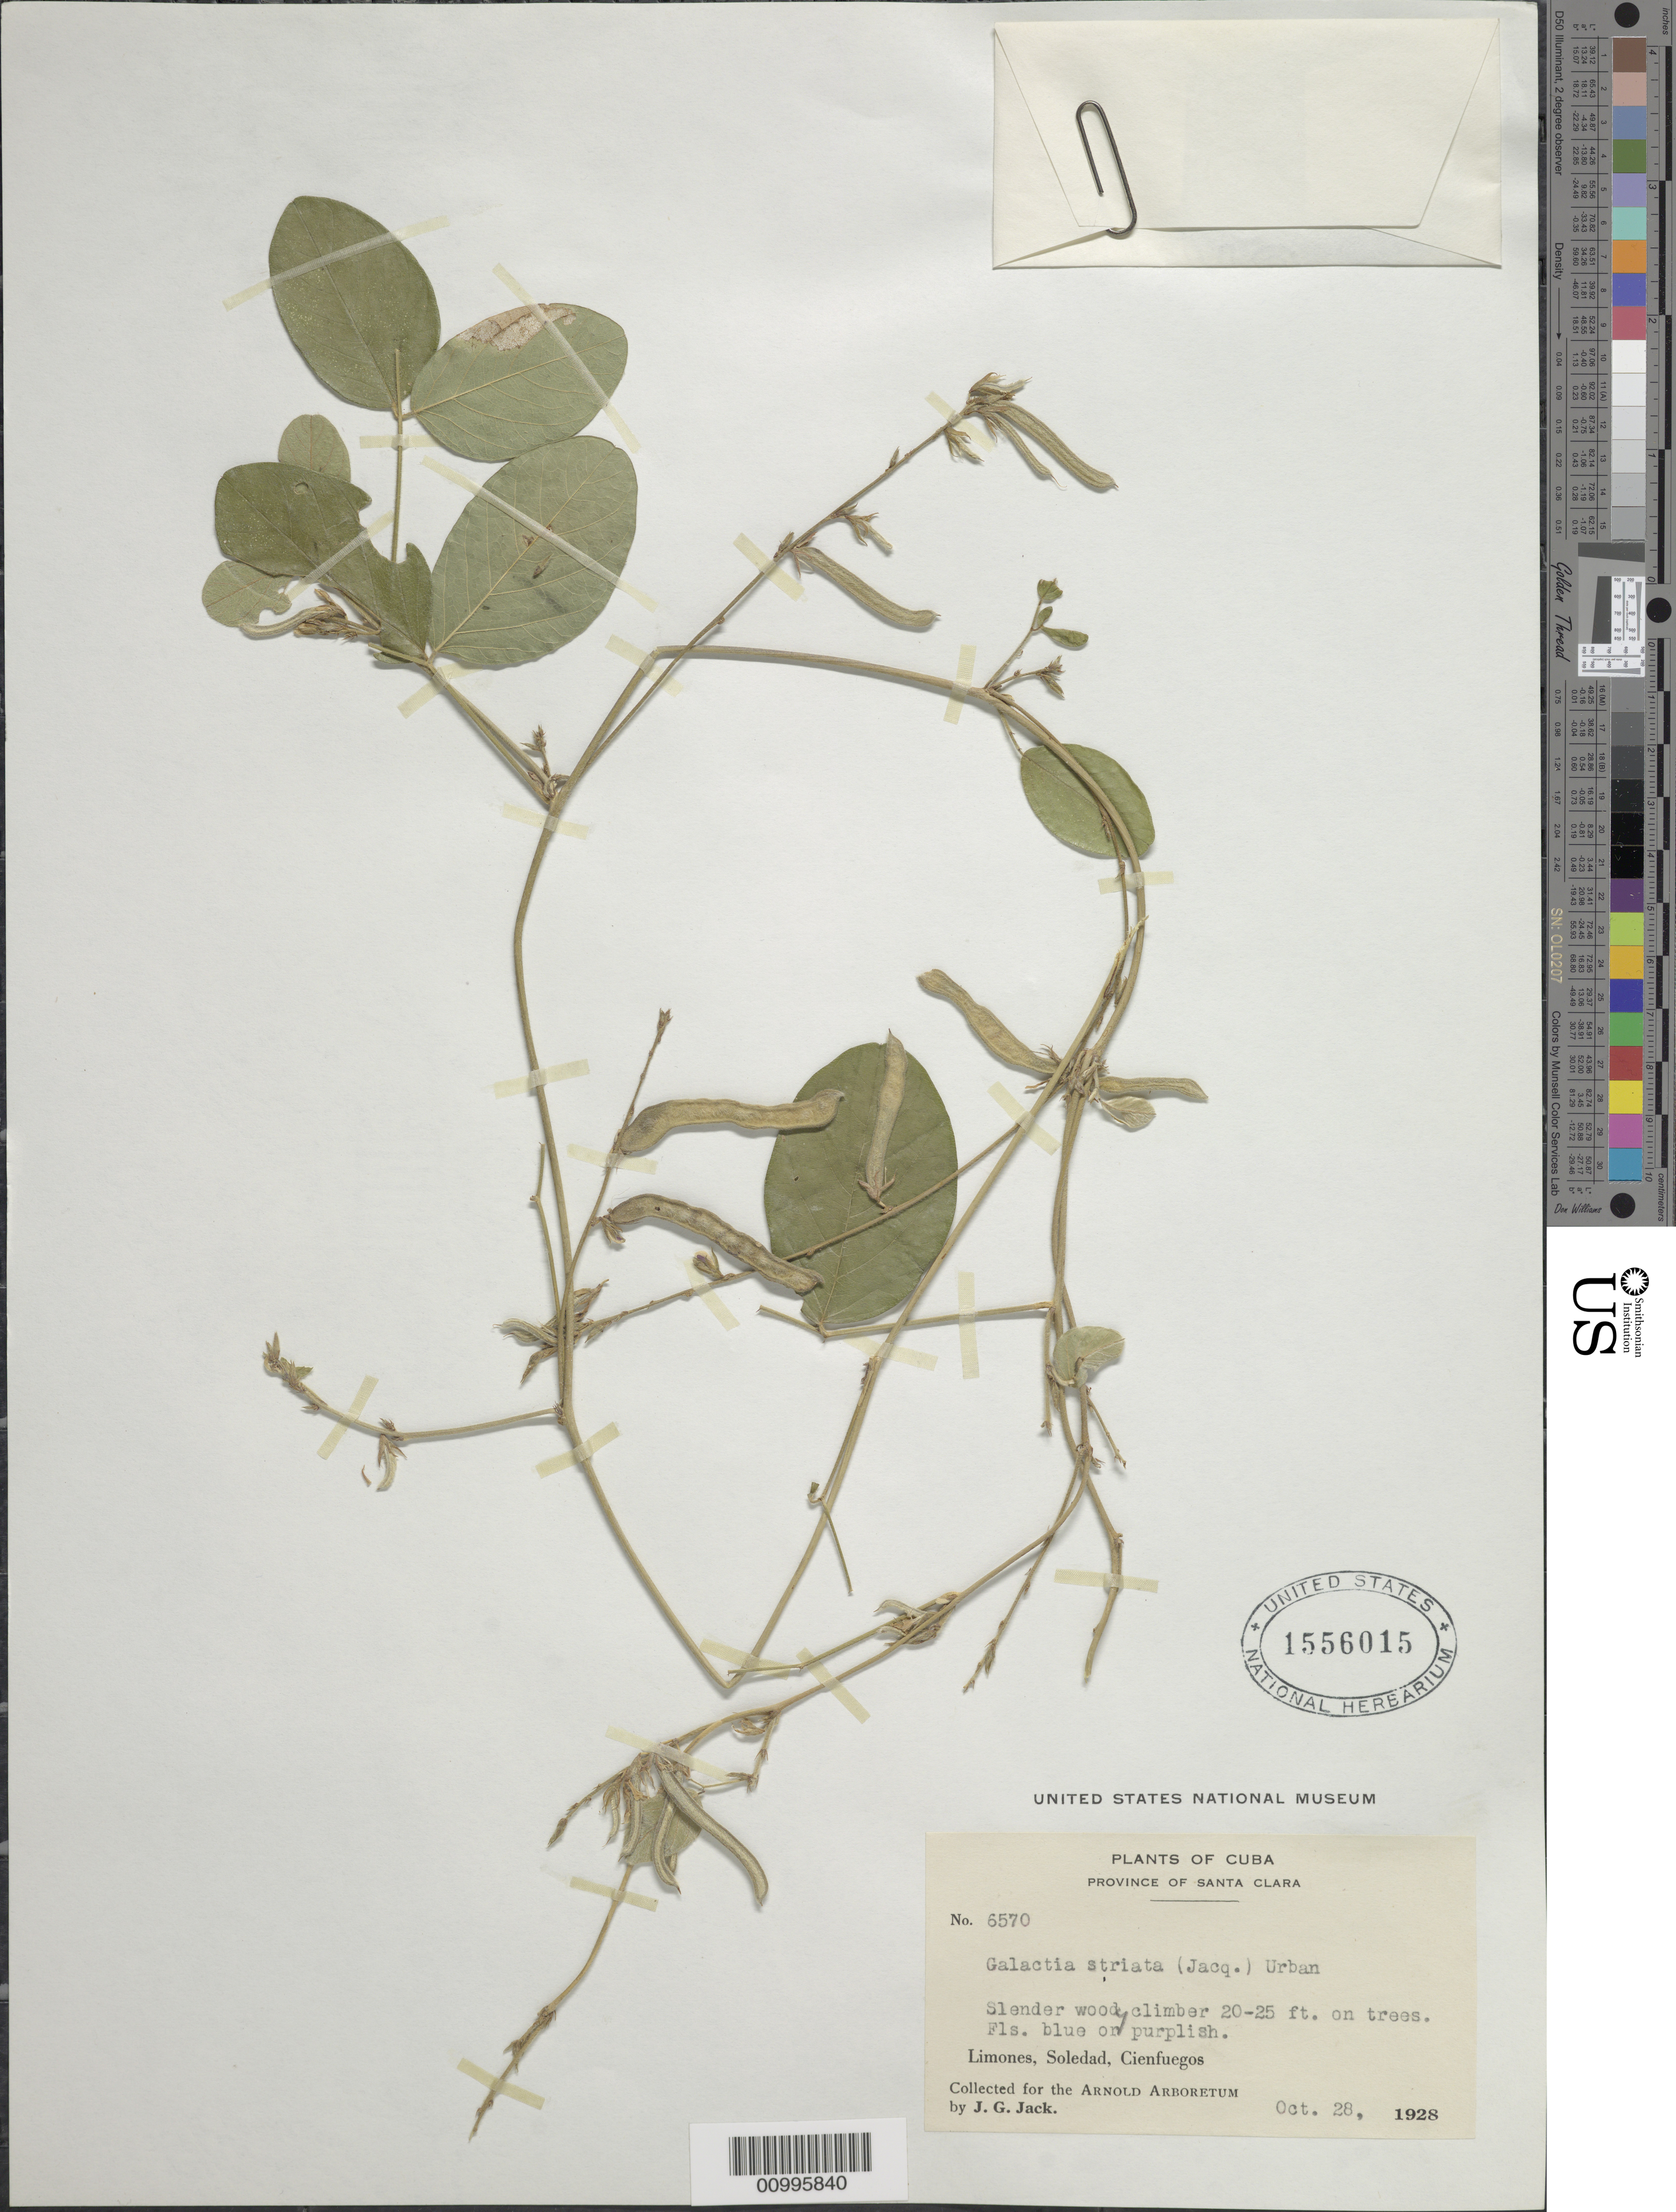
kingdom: Plantae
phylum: Tracheophyta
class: Magnoliopsida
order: Fabales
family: Fabaceae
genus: Galactia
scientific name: Galactia striata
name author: (Jacq.) Urb.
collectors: J. G. Jack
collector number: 6570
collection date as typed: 28 Oct 1928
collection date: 1928-10-28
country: Cuba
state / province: Villa Clara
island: Cuba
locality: Santa Clara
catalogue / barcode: US 1556015